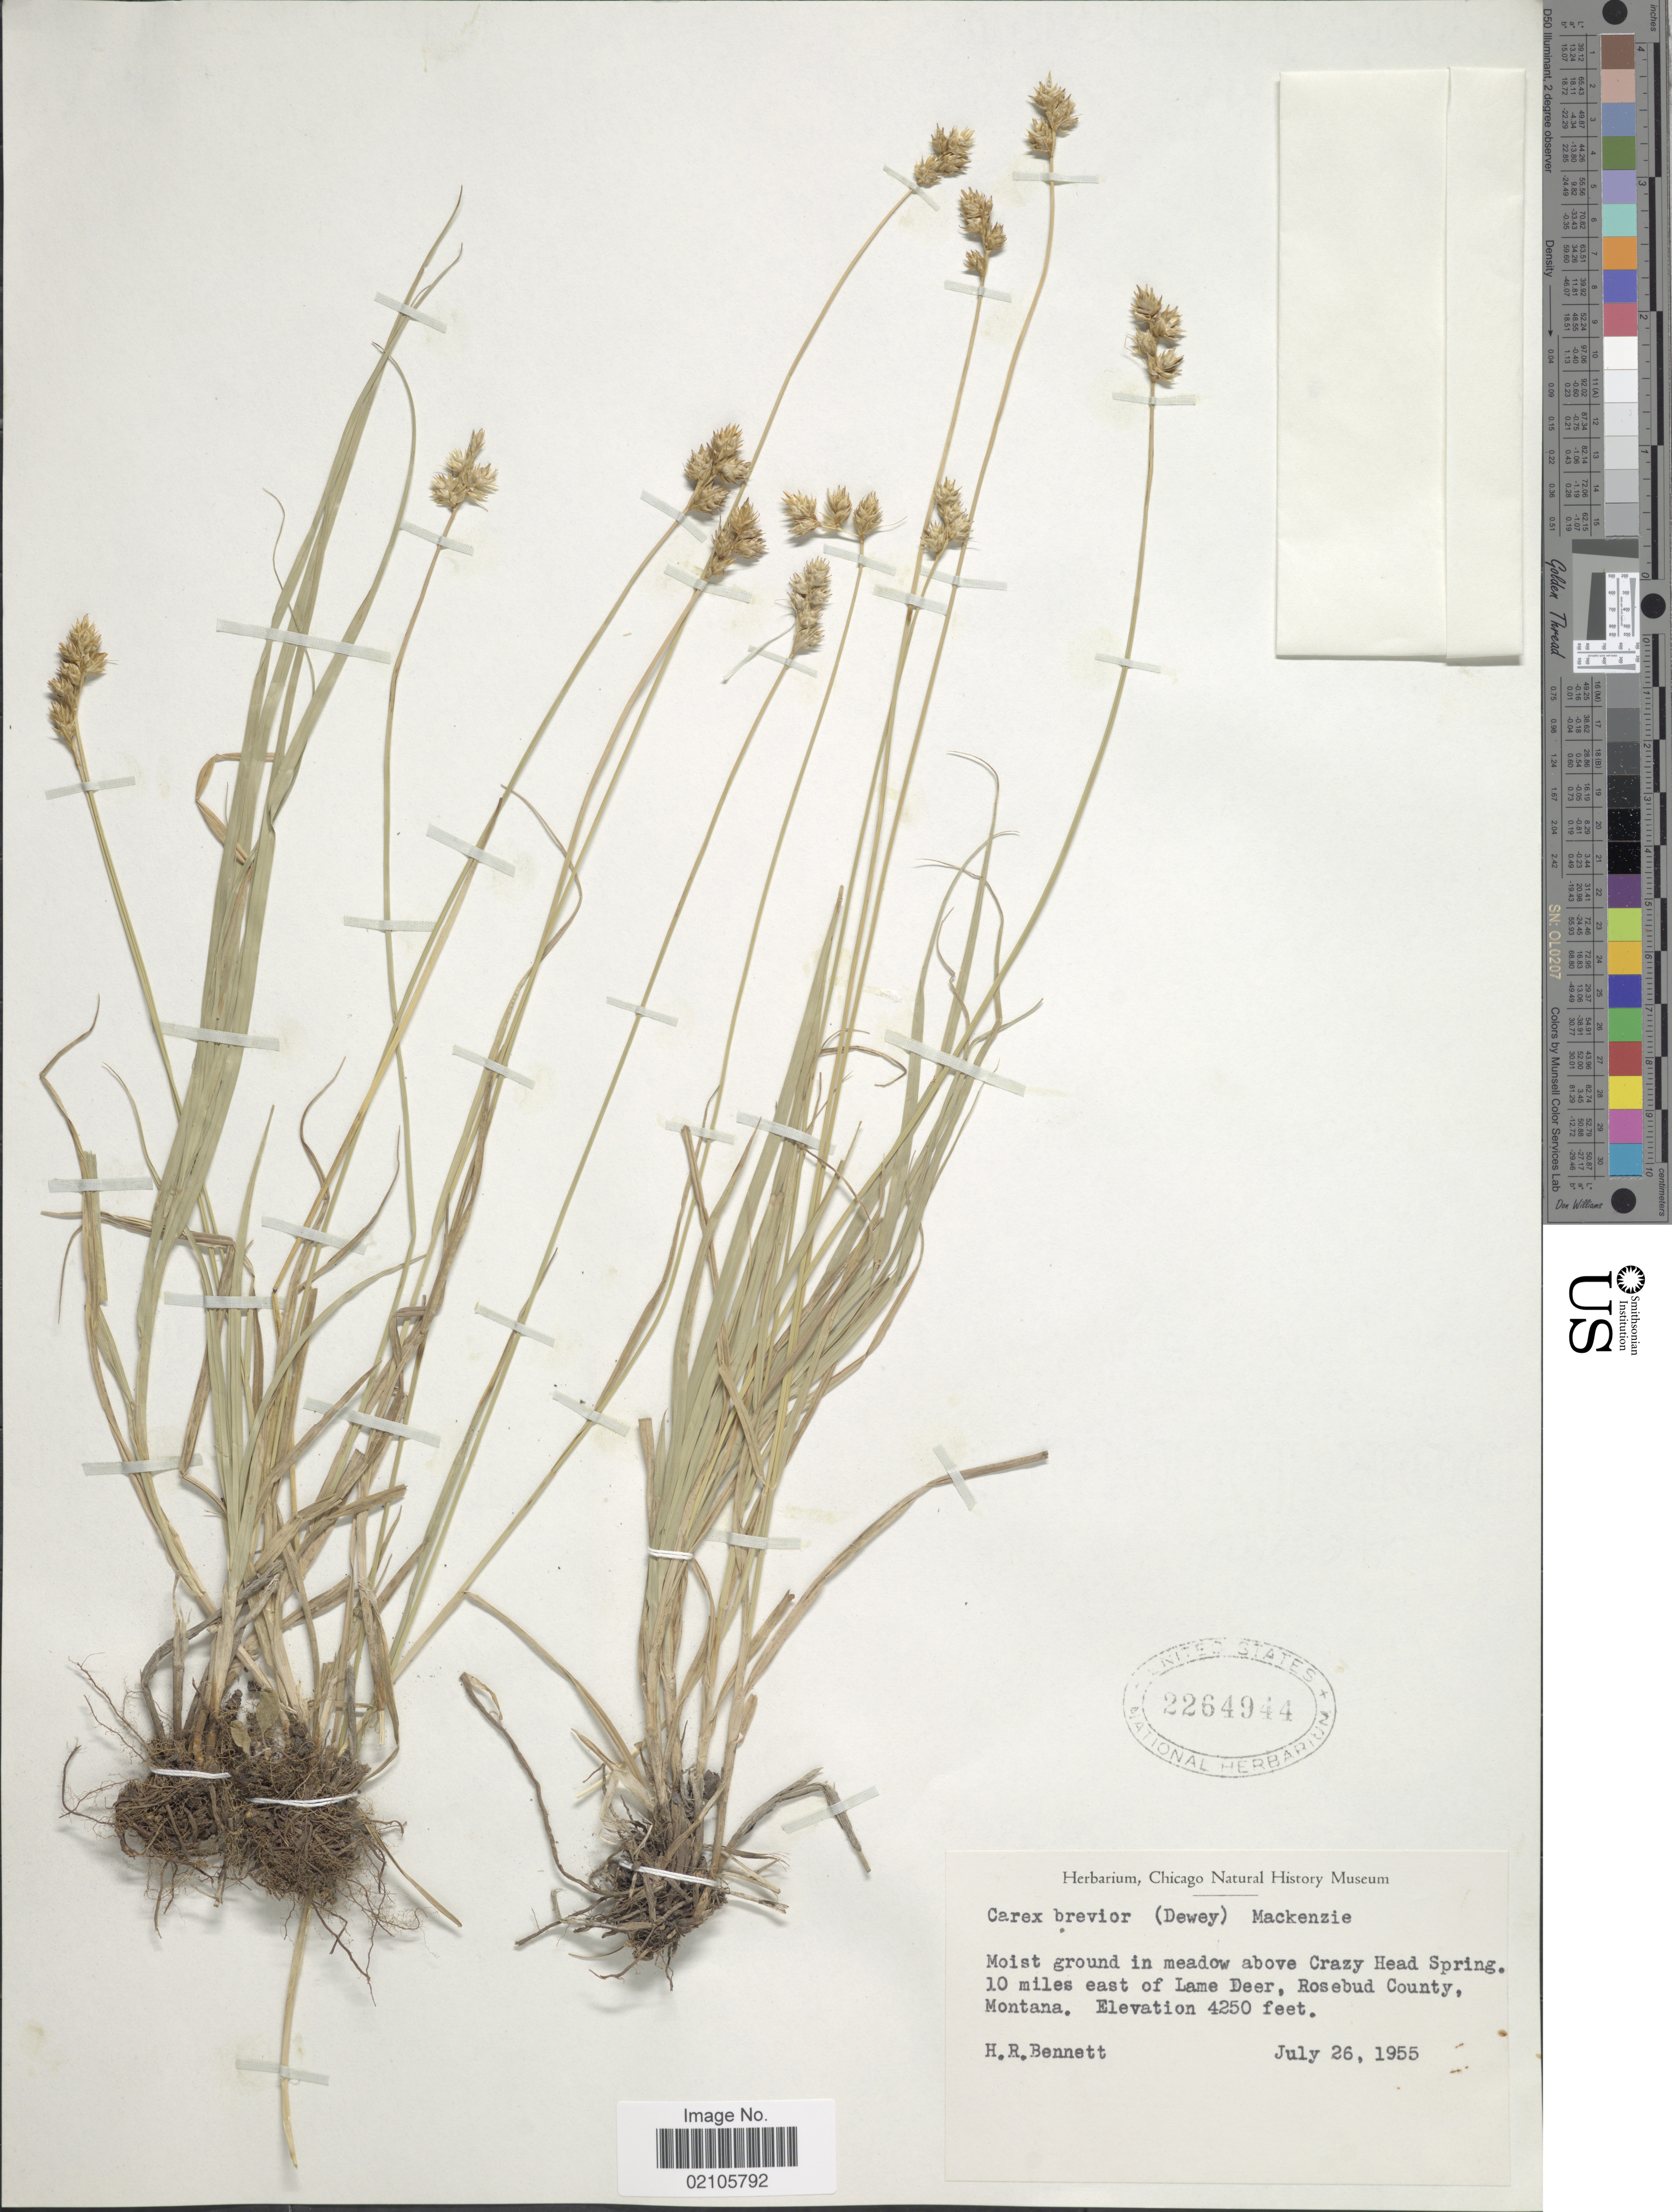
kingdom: Plantae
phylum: Tracheophyta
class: Liliopsida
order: Poales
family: Cyperaceae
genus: Carex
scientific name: Carex brevior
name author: (Dewey) Mack. ex Lunell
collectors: H. R. Bennett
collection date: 1955-07-26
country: United States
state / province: Montana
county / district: Rosebud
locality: Above Crazy Head Spring. 10 miles east of Lame Deer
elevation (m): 1295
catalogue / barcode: US 2264944